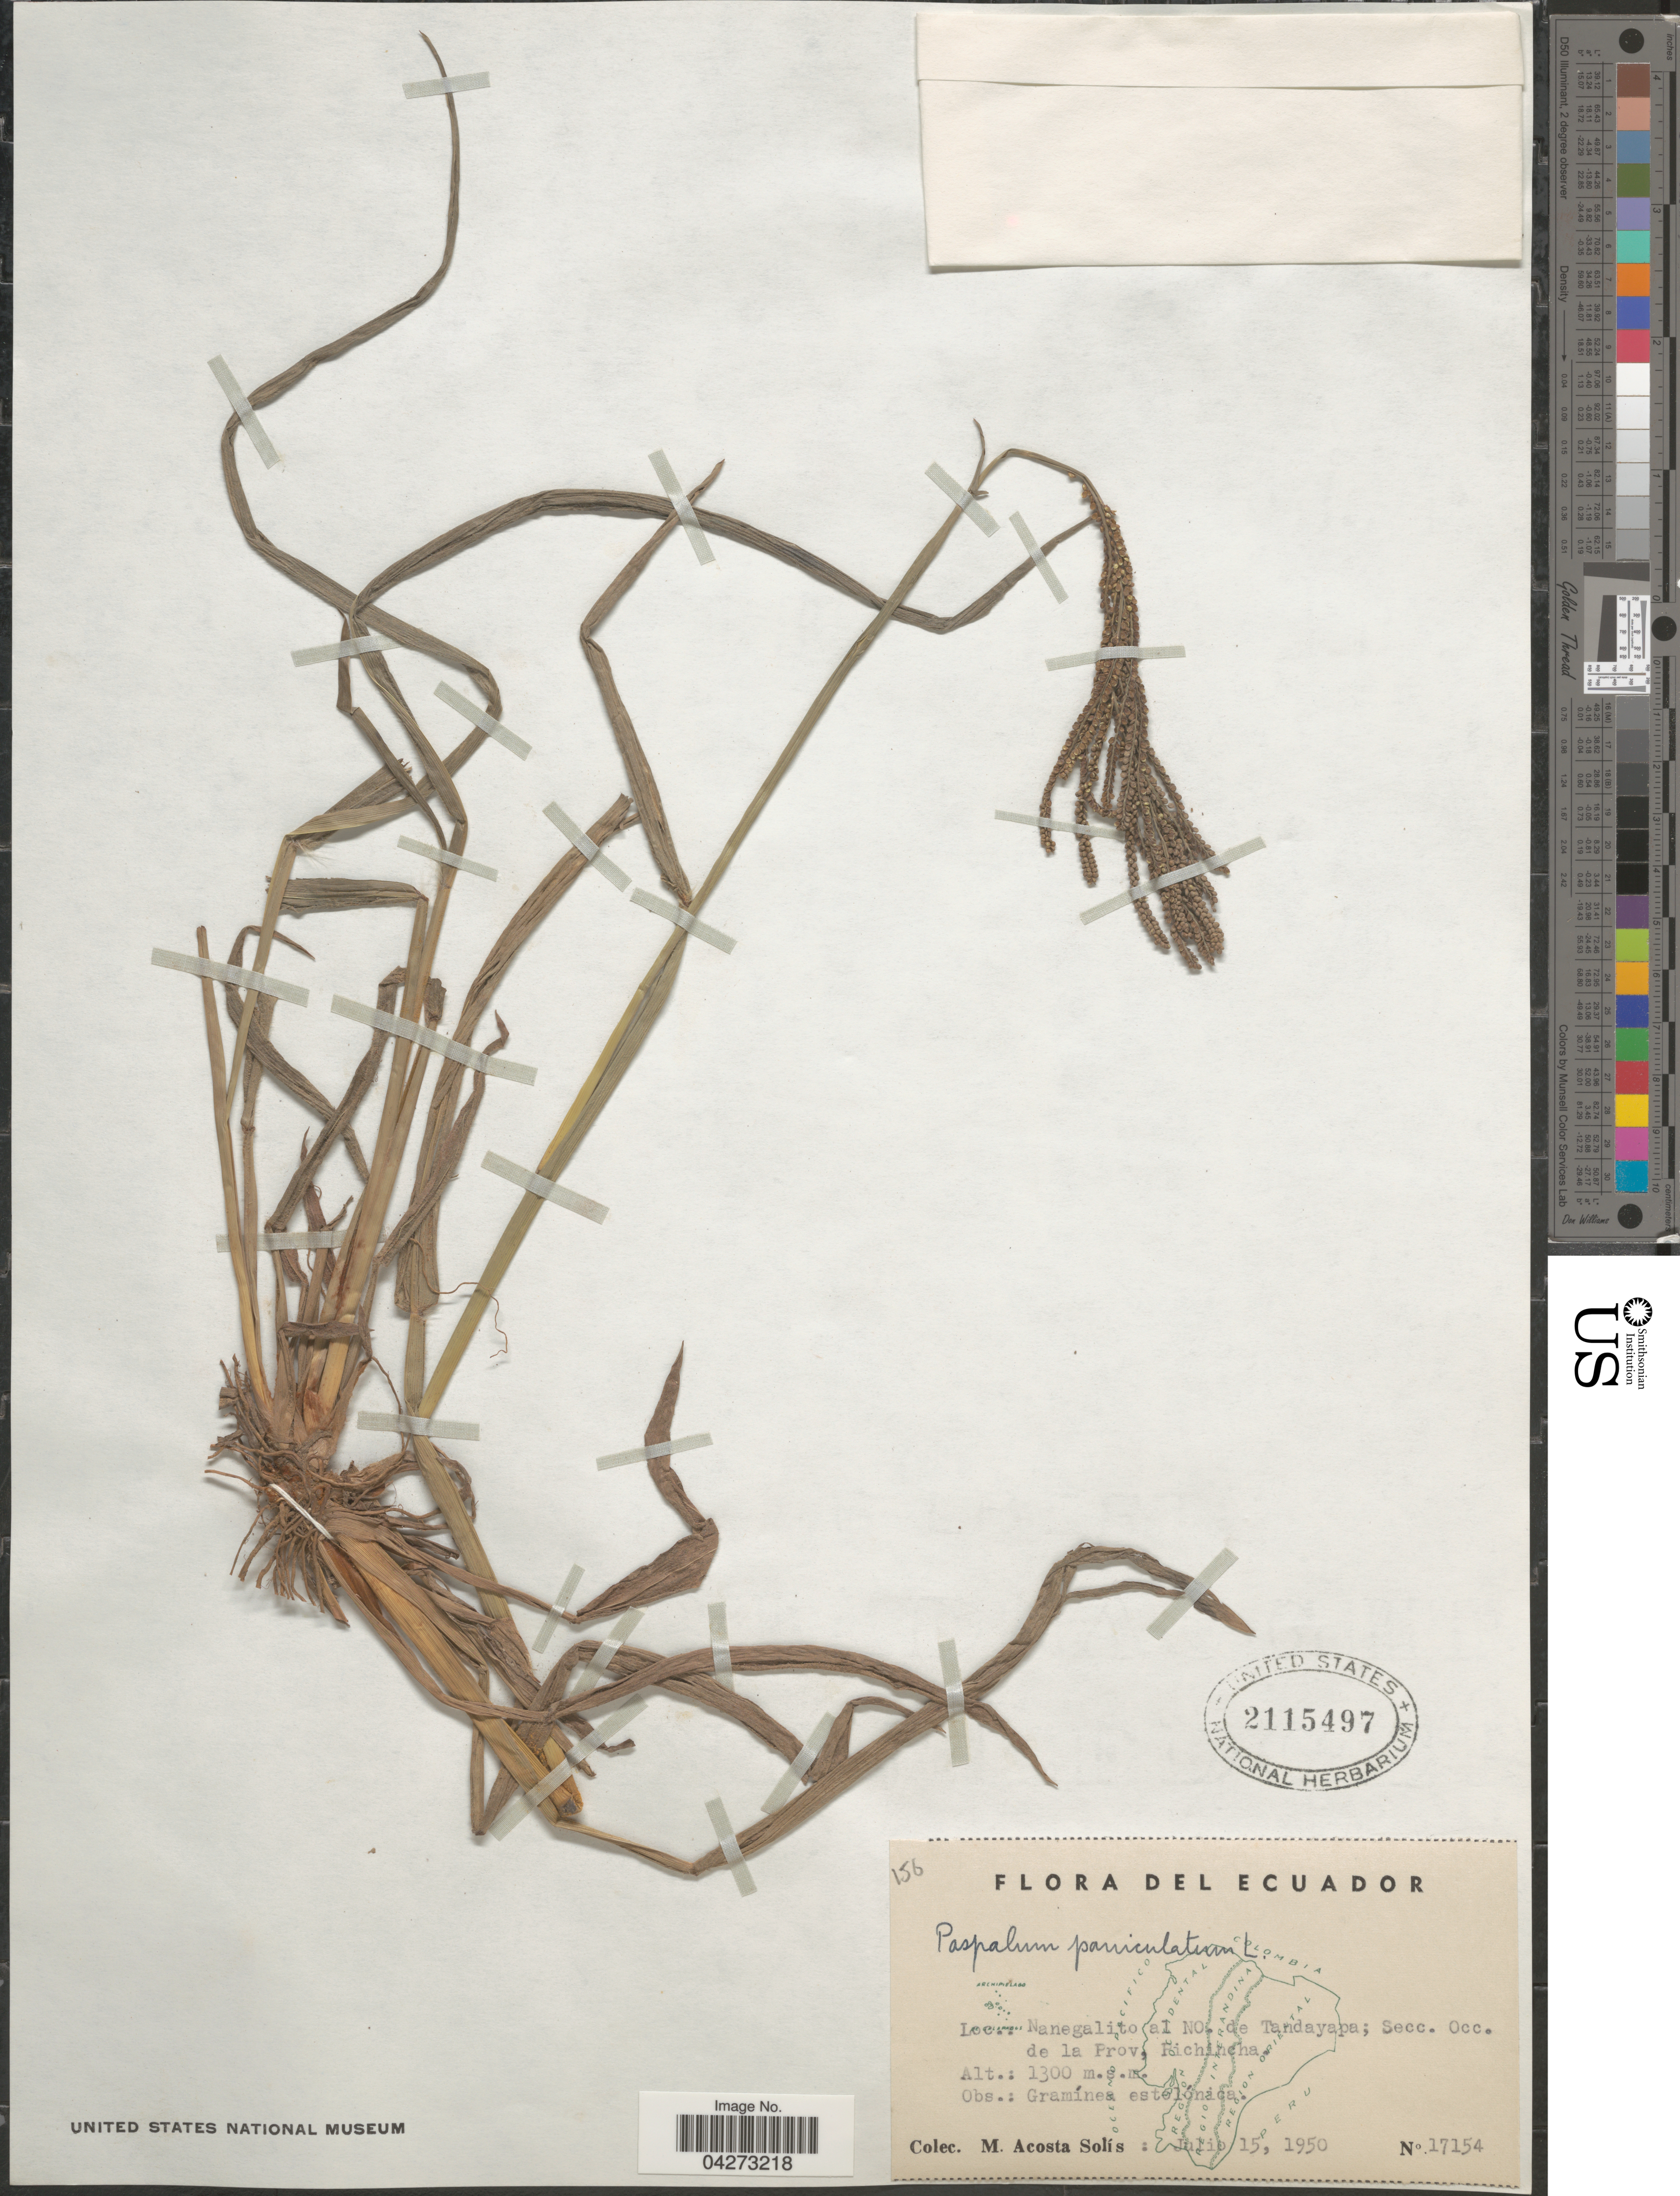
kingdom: Plantae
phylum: Tracheophyta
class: Liliopsida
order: Poales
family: Poaceae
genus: Paspalum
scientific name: Paspalum paniculatum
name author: L.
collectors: M. Acosta Solis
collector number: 17154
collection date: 1950-07-15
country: Ecuador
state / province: Pichincha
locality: Nanegalito al NO. de Tandayapa; Secc. Occ. de la Prov, Pichincha.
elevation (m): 1300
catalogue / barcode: US 2115497